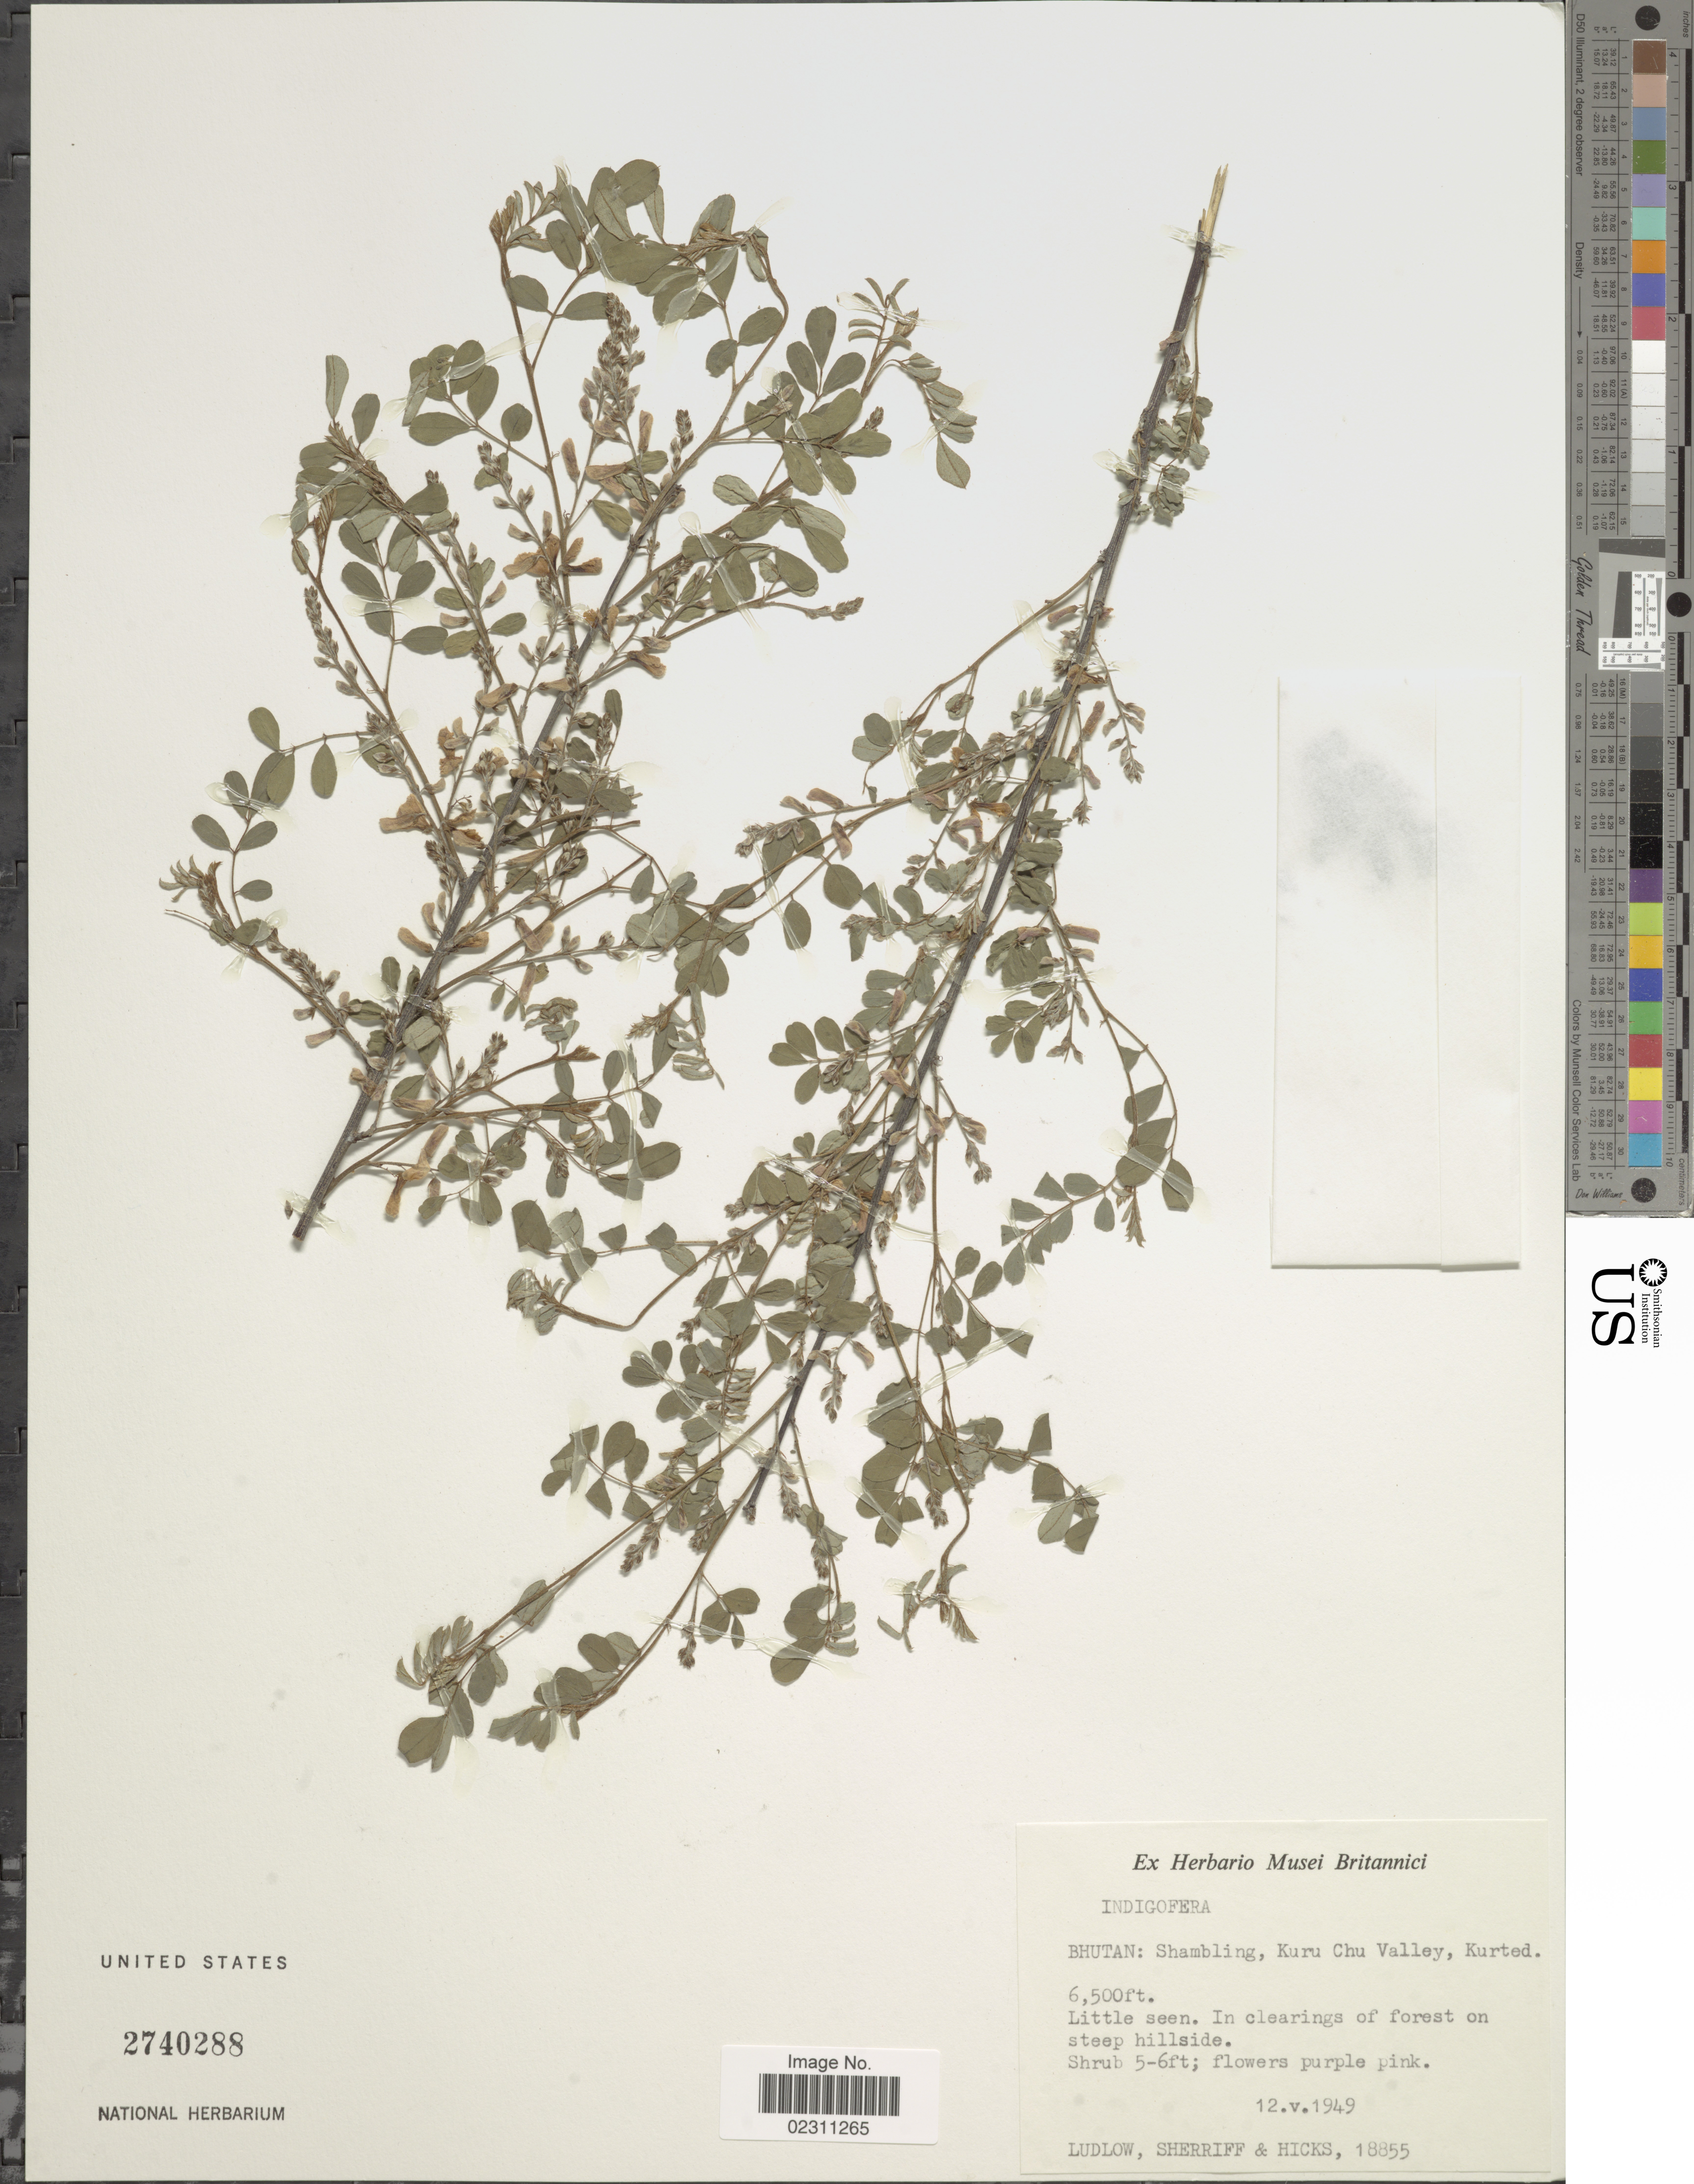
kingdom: Plantae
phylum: Tracheophyta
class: Magnoliopsida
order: Fabales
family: Fabaceae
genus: Indigofera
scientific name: Indigofera sp.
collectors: -. Ludlow, Sherriff & -. Hicks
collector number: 18855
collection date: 1949-05-12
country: Bhutan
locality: Bhutan: Shambling, Kuru Chu Valley, Kurted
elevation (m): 1981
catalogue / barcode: US 2740288